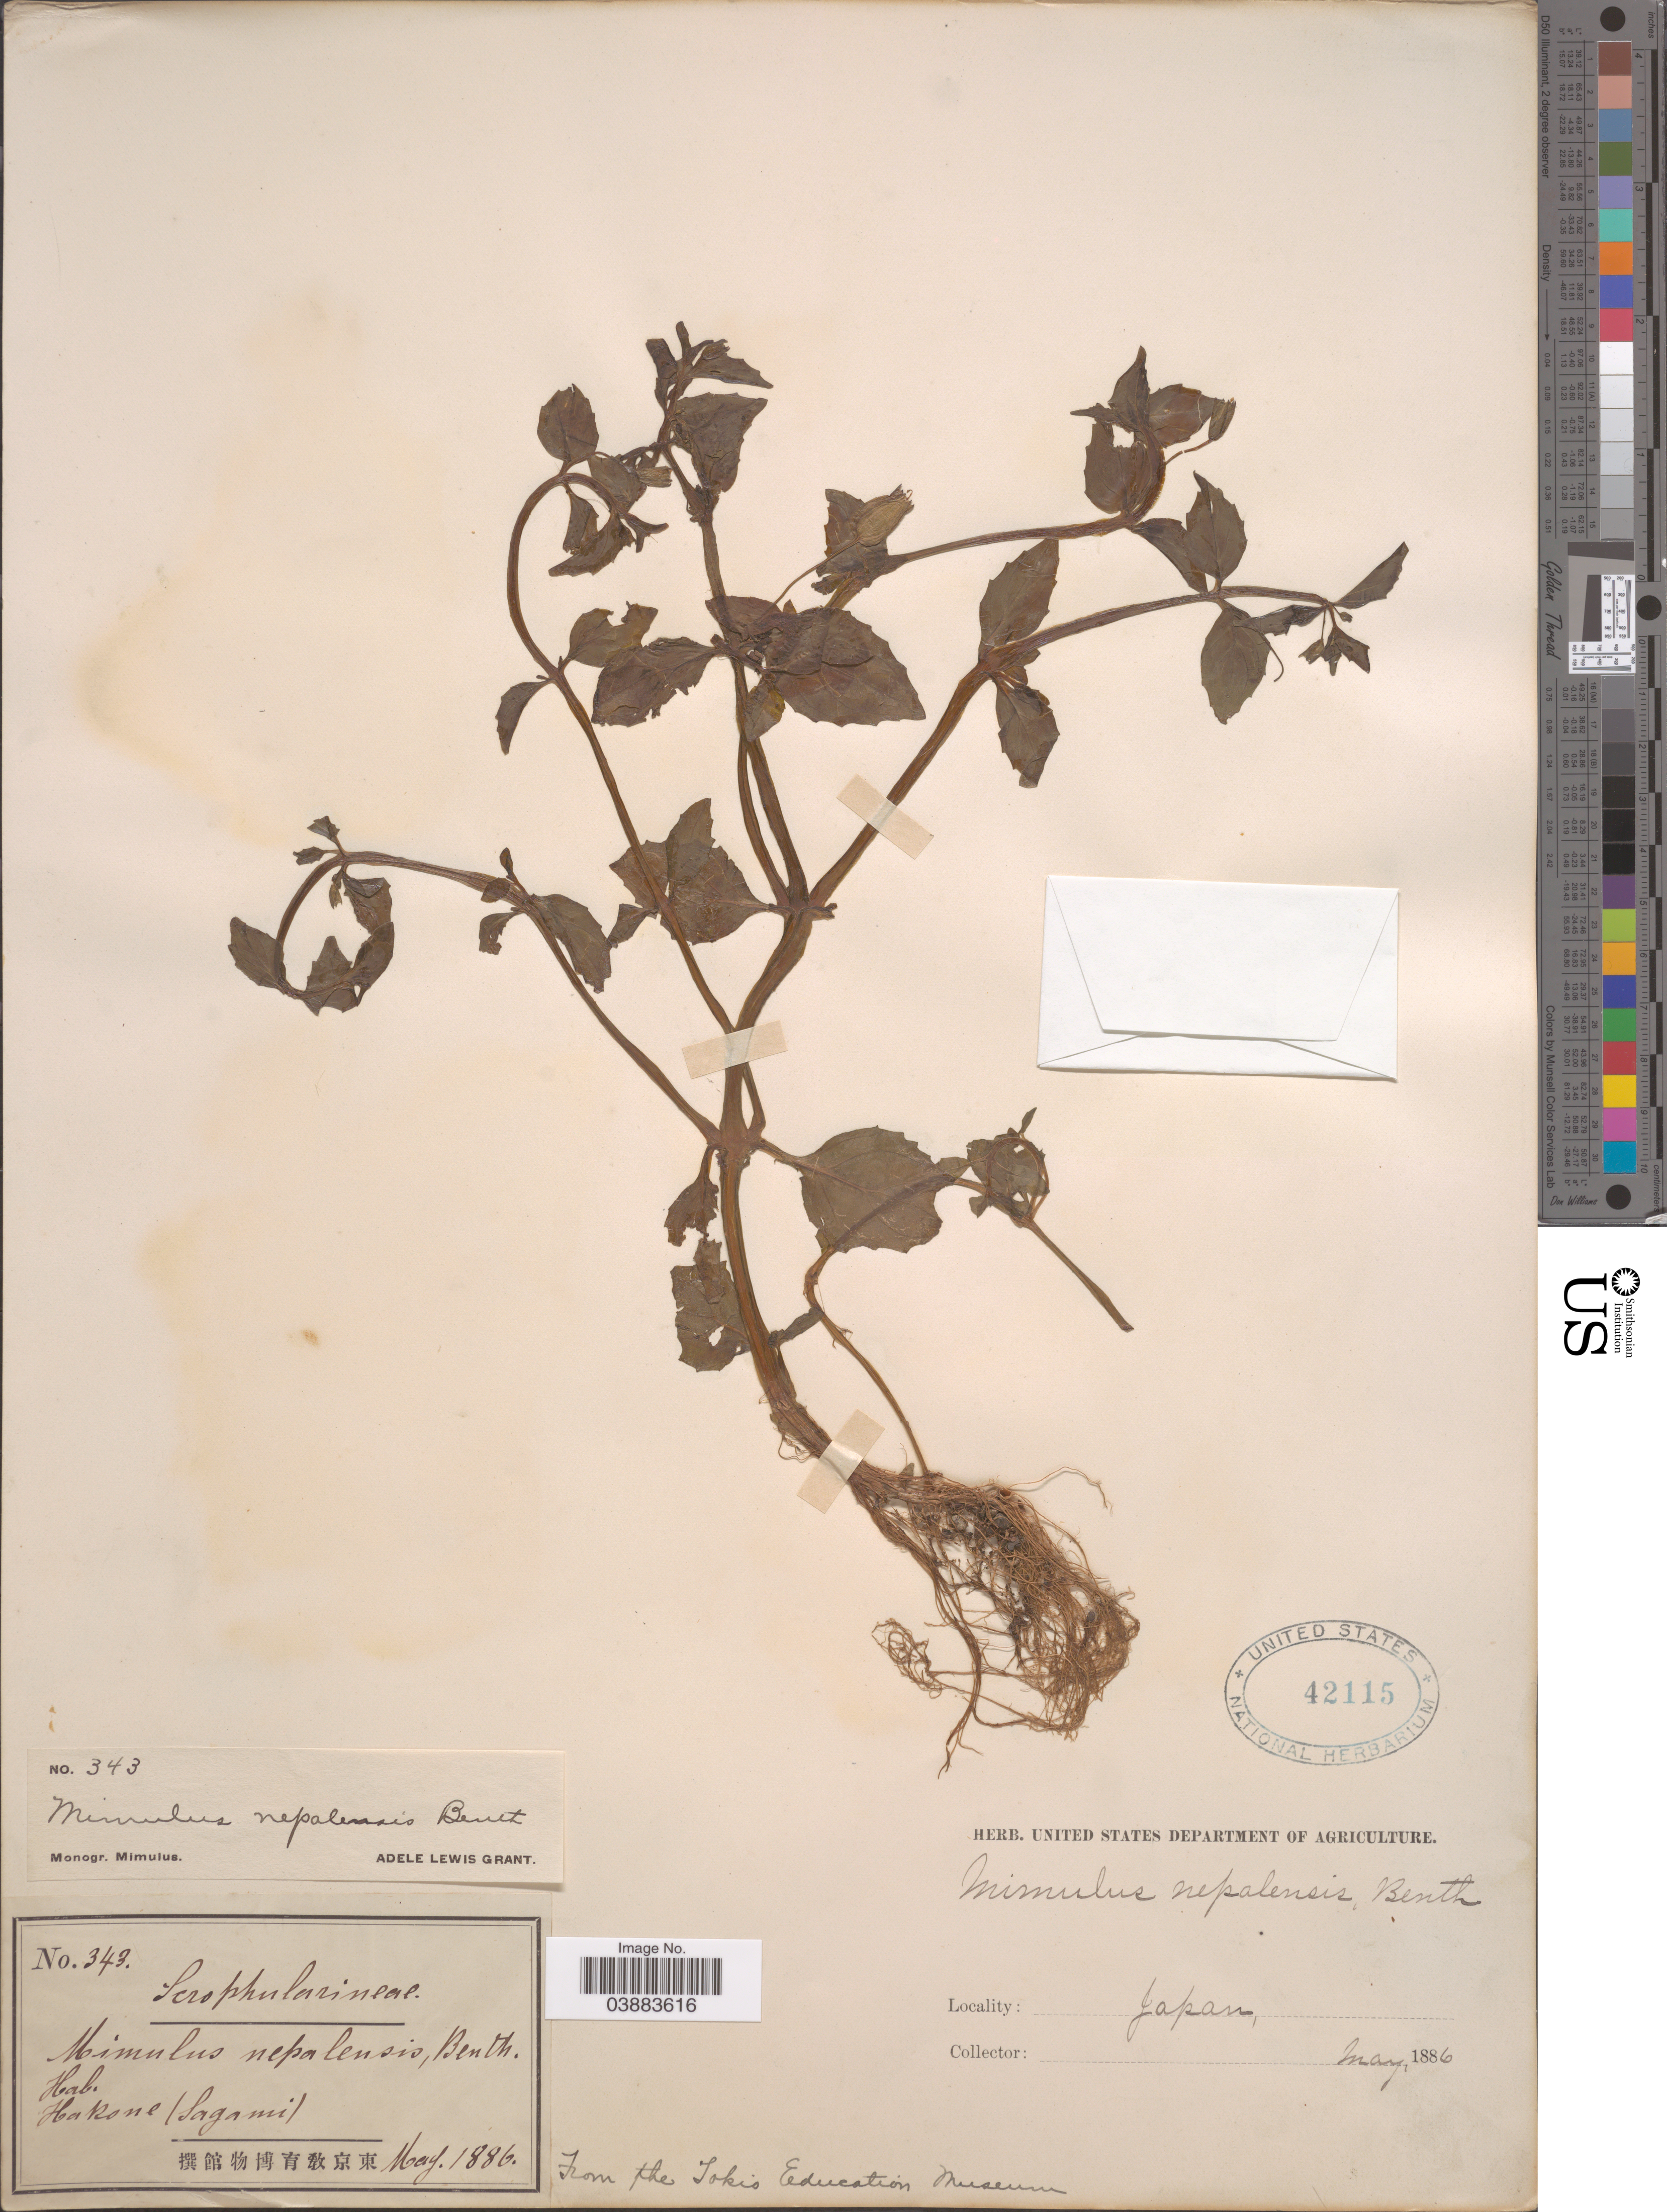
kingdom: Plantae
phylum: Tracheophyta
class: Magnoliopsida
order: Lamiales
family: Phrymaceae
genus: Mimulus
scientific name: Mimulus tenellus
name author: Bunge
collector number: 343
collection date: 1886-05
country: Japan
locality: Hakone (Sagami).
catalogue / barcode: US 42115